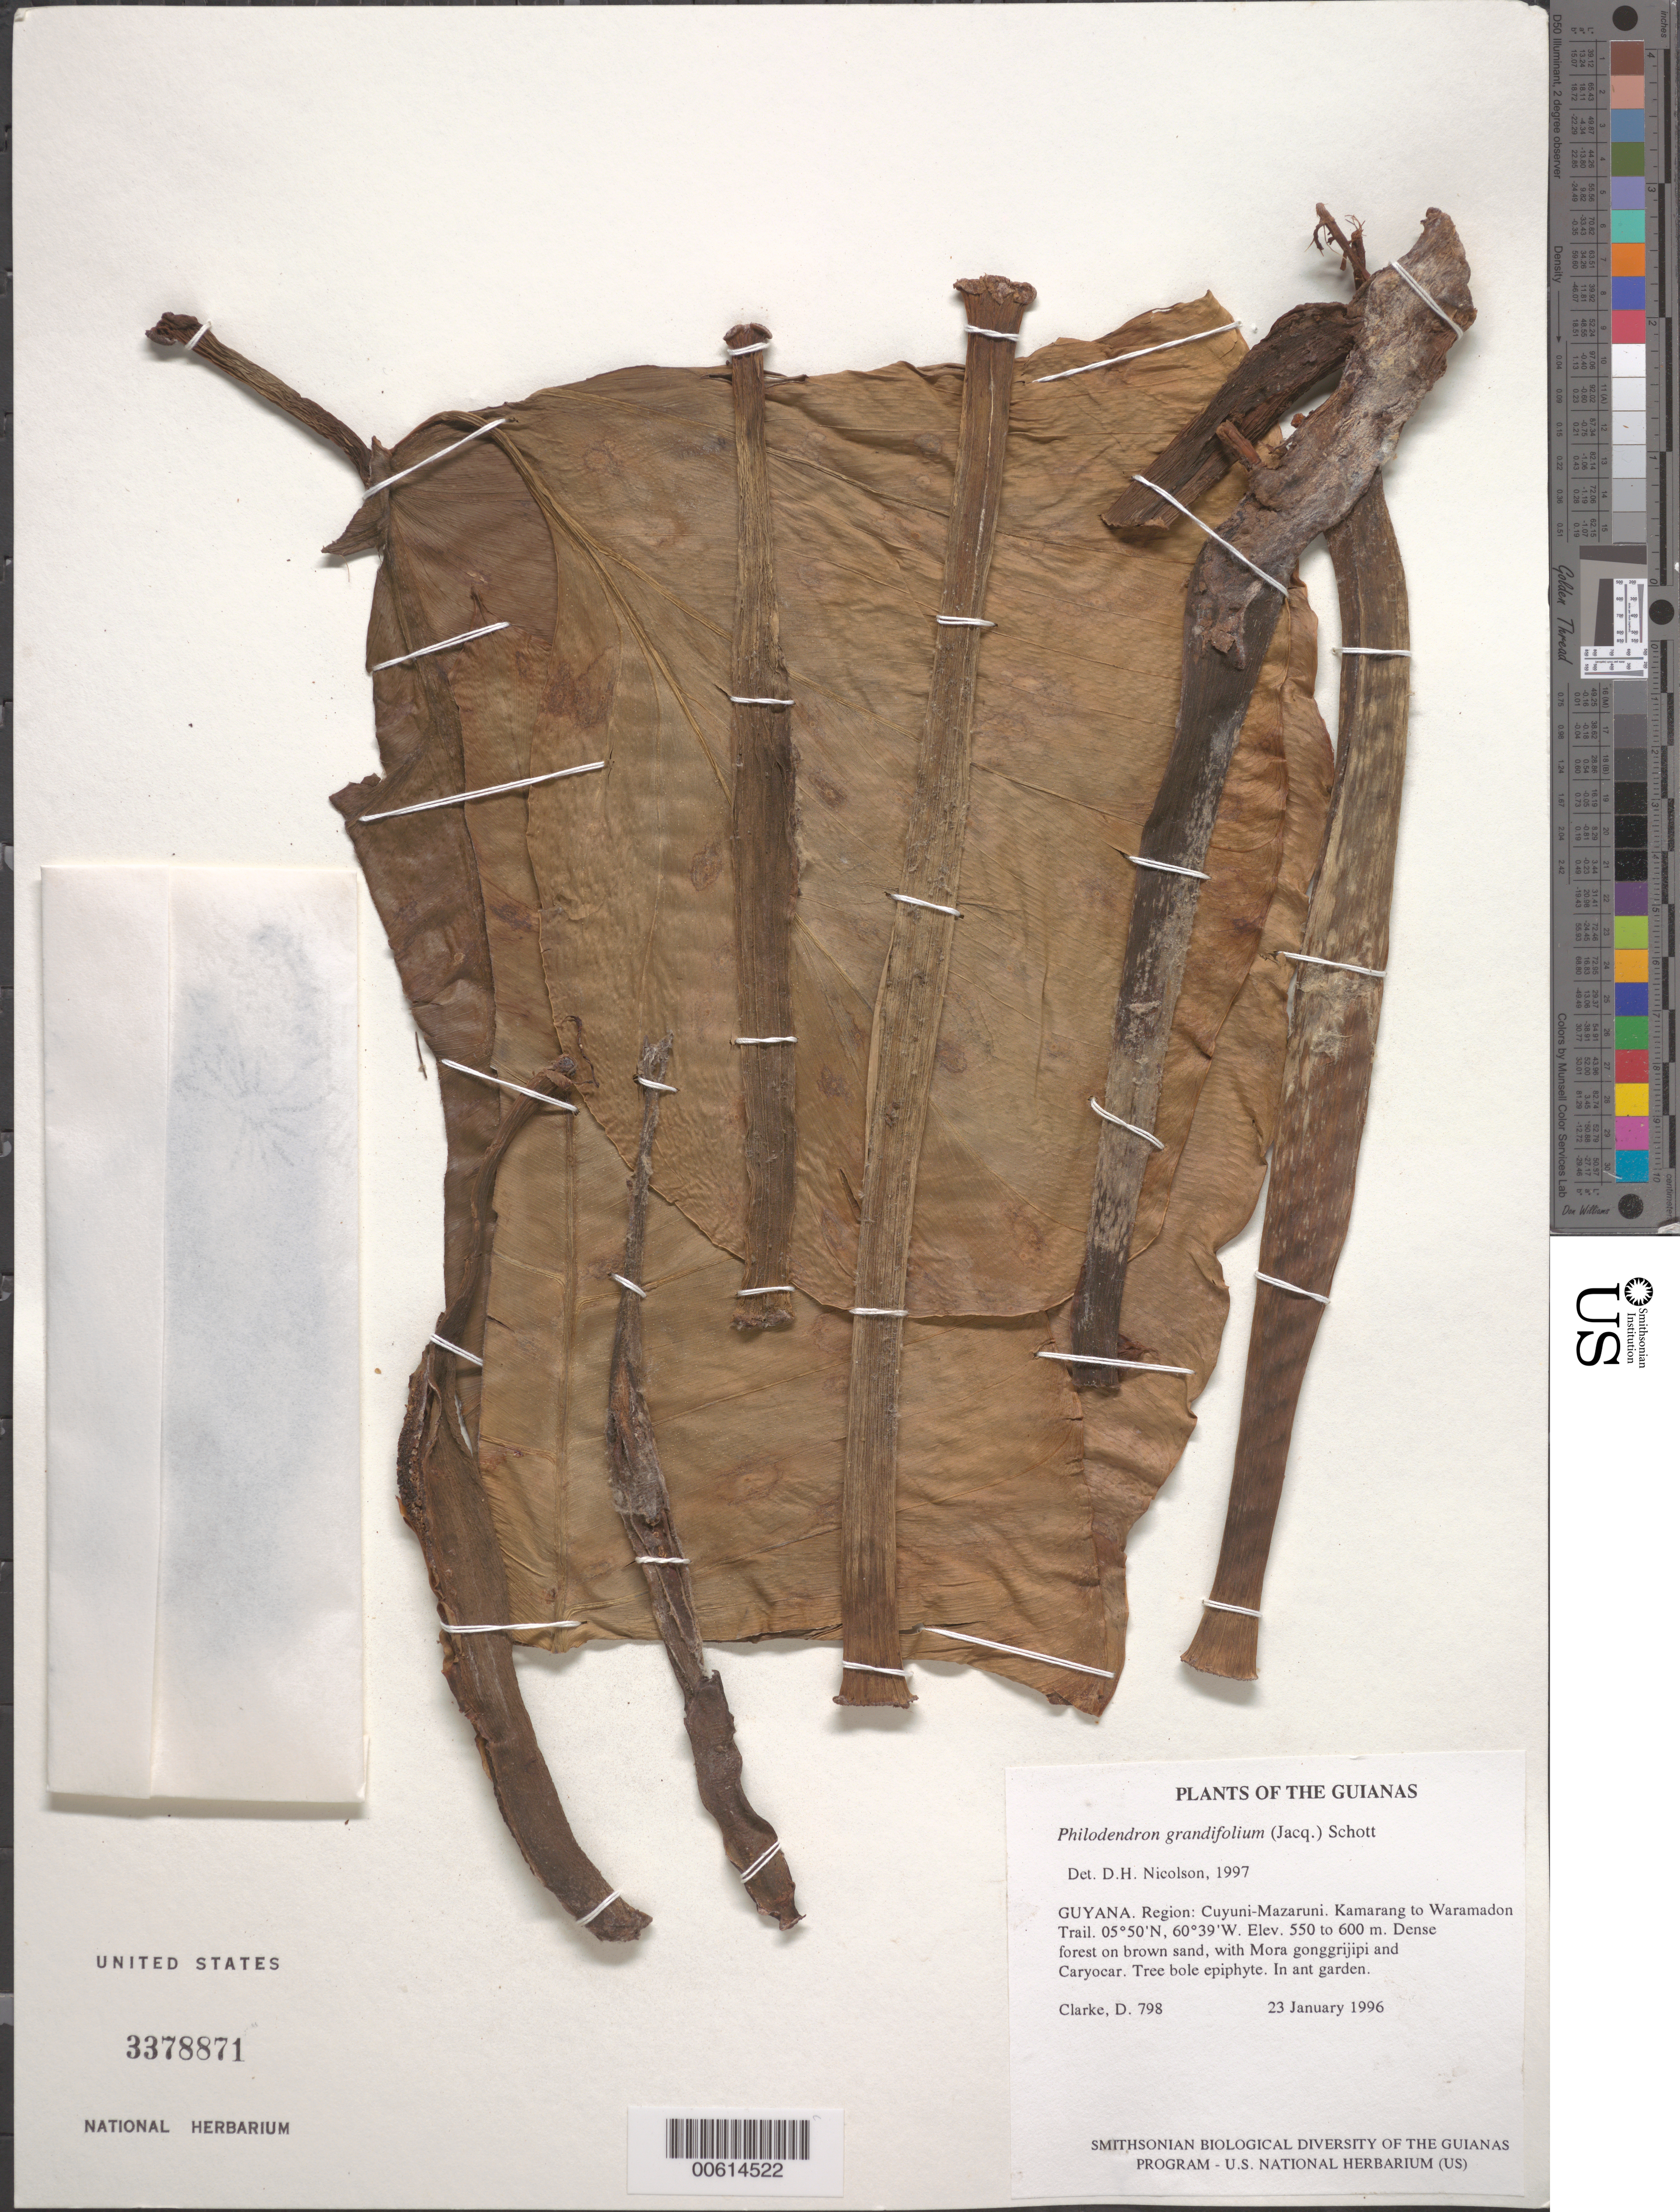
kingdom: Plantae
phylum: Tracheophyta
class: Liliopsida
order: Alismatales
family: Araceae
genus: Philodendron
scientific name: Philodendron grandifolium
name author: (Jacq.) Schott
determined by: Nicolson, Dan H.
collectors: H. D. Clarke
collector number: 798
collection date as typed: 23 January 1996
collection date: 1996-01-23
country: Guyana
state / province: Cuyuni-Mazaruni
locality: Kamarang to Waramadon Trail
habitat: Dense forest on brown sand, with Mora gonggrijipi and Caryocar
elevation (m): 550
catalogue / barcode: US 3378871